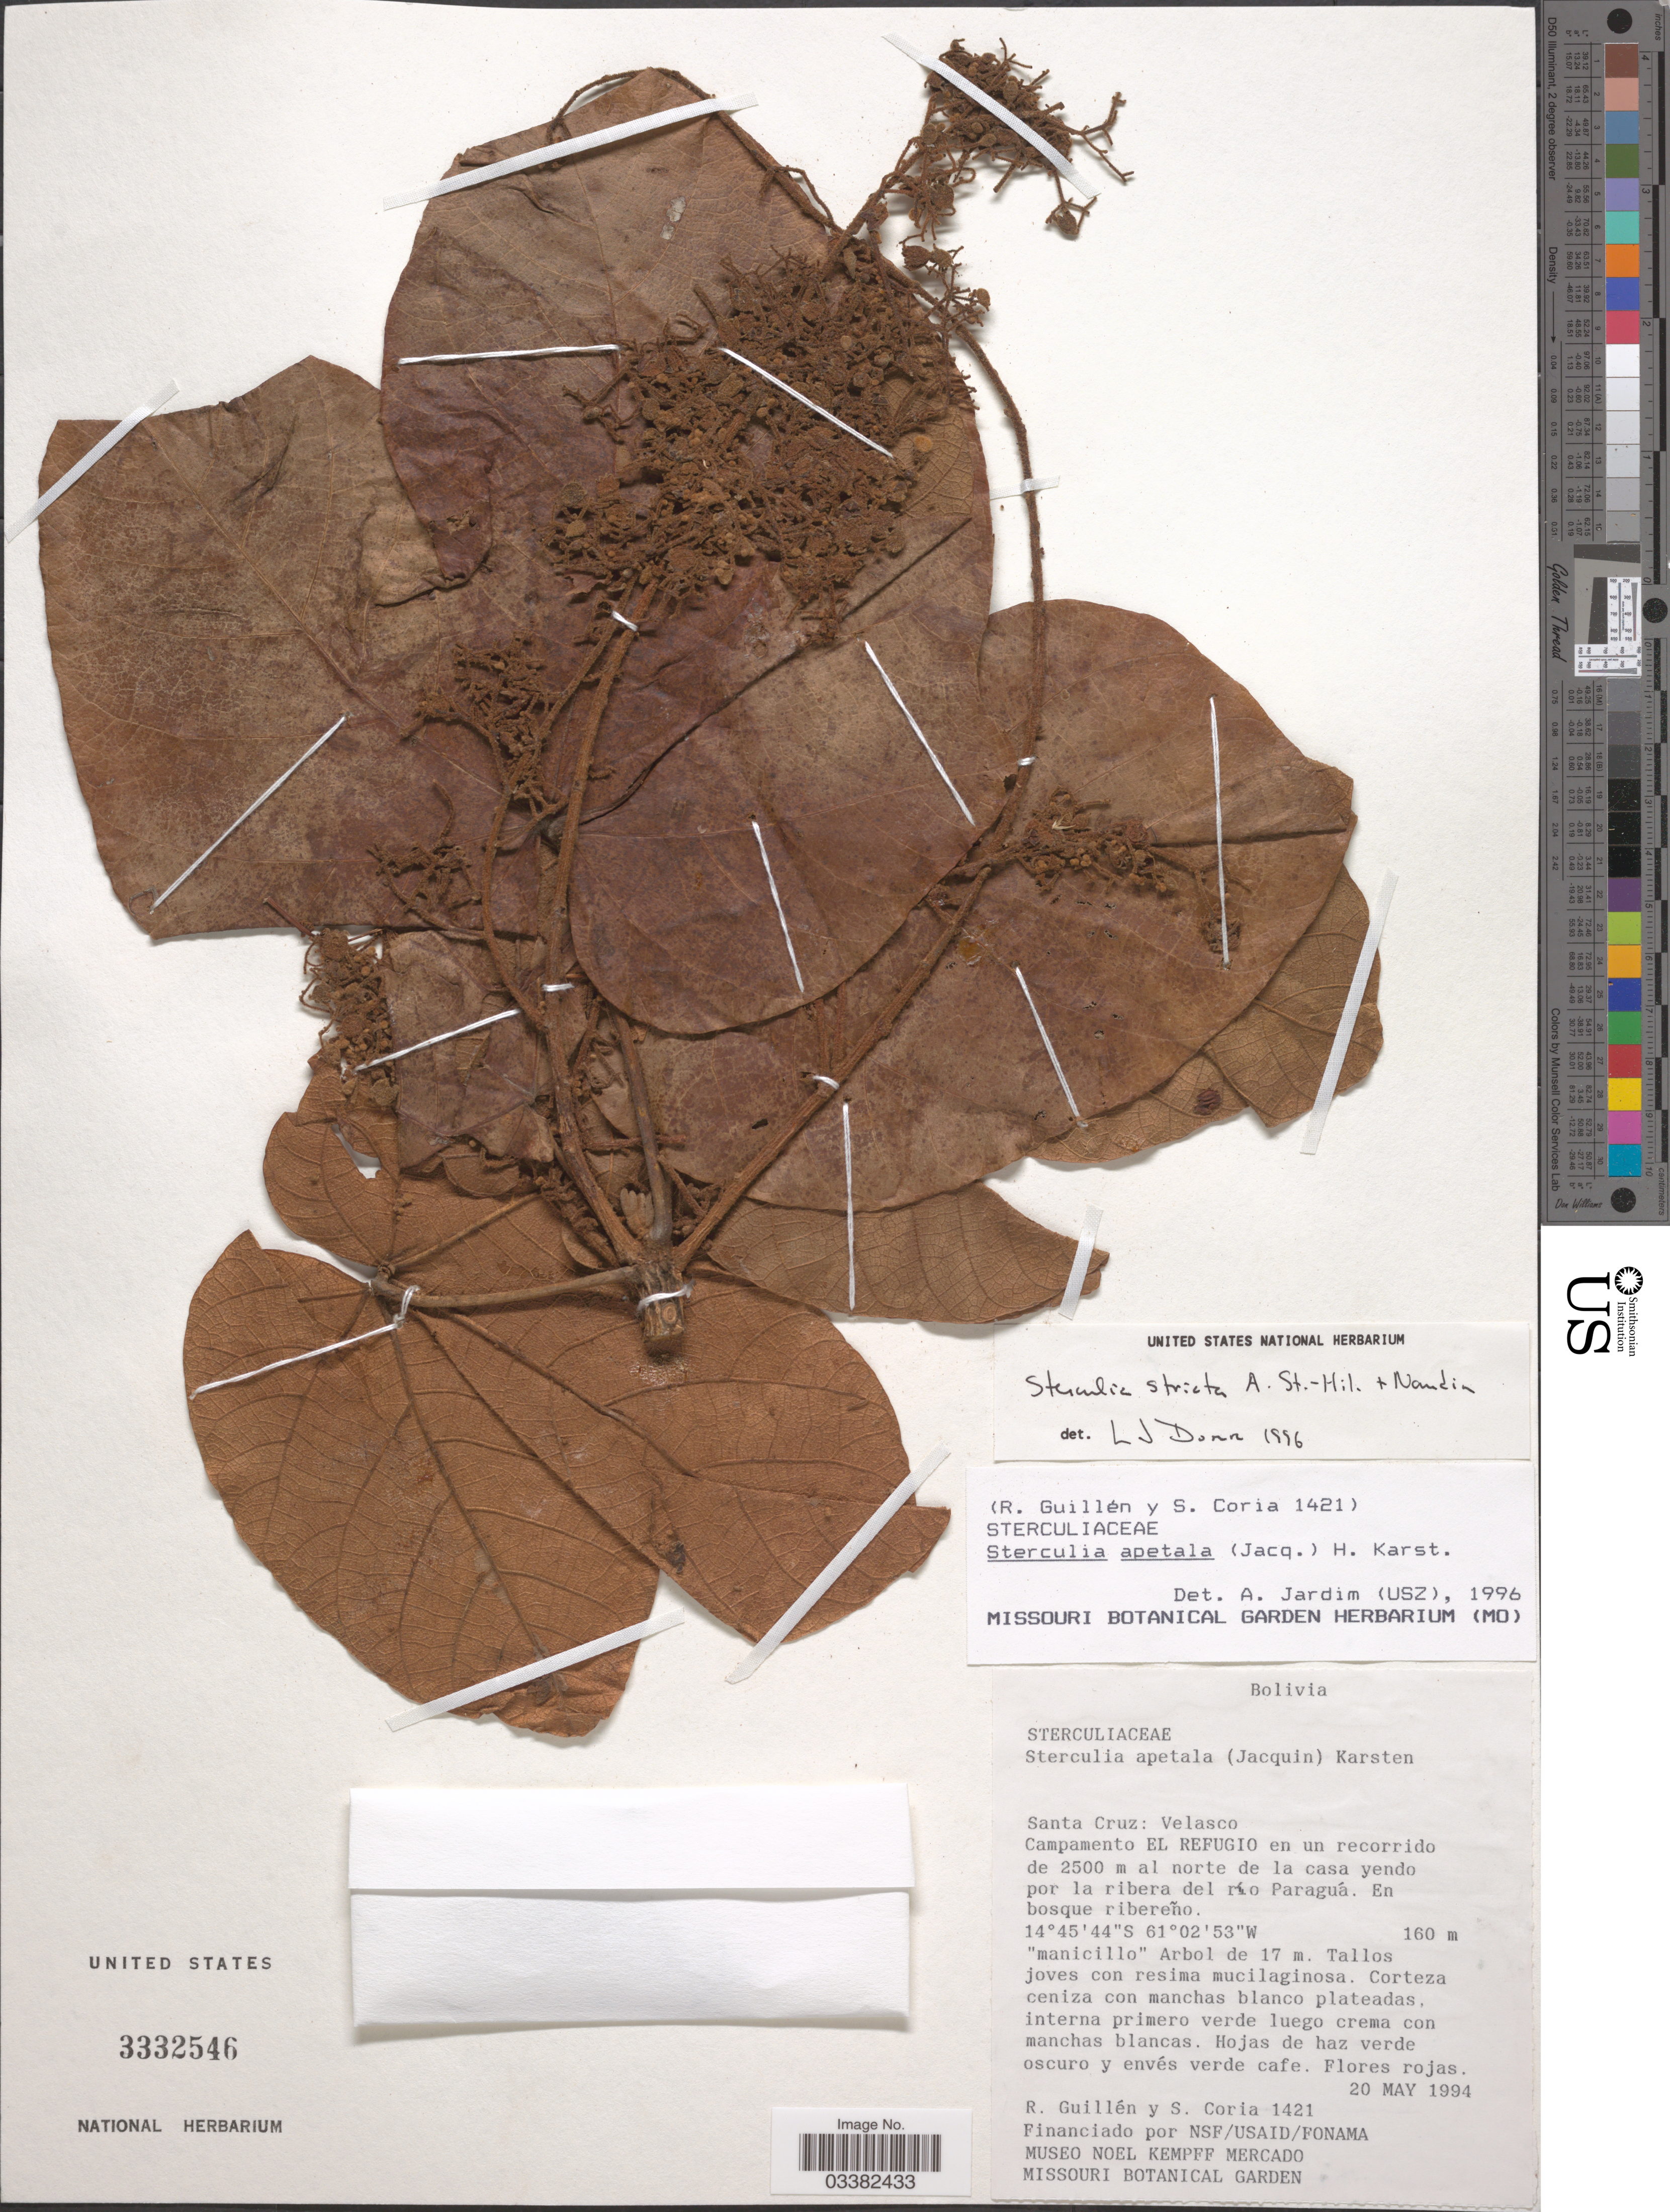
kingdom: Plantae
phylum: Tracheophyta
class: Magnoliopsida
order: Malvales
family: Malvaceae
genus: Sterculia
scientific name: Sterculia striata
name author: A. St.-Hil. & Naudin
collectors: R. Guillen & S. Coria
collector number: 1421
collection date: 1994-05-20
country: Bolivia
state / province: Santa Cruz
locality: Velasco. Campamento EL REFUGIO en un recorrido de 2500 m al norte de la casa yendo por la ribera del río Paraguá.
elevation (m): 160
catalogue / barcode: US 3332546